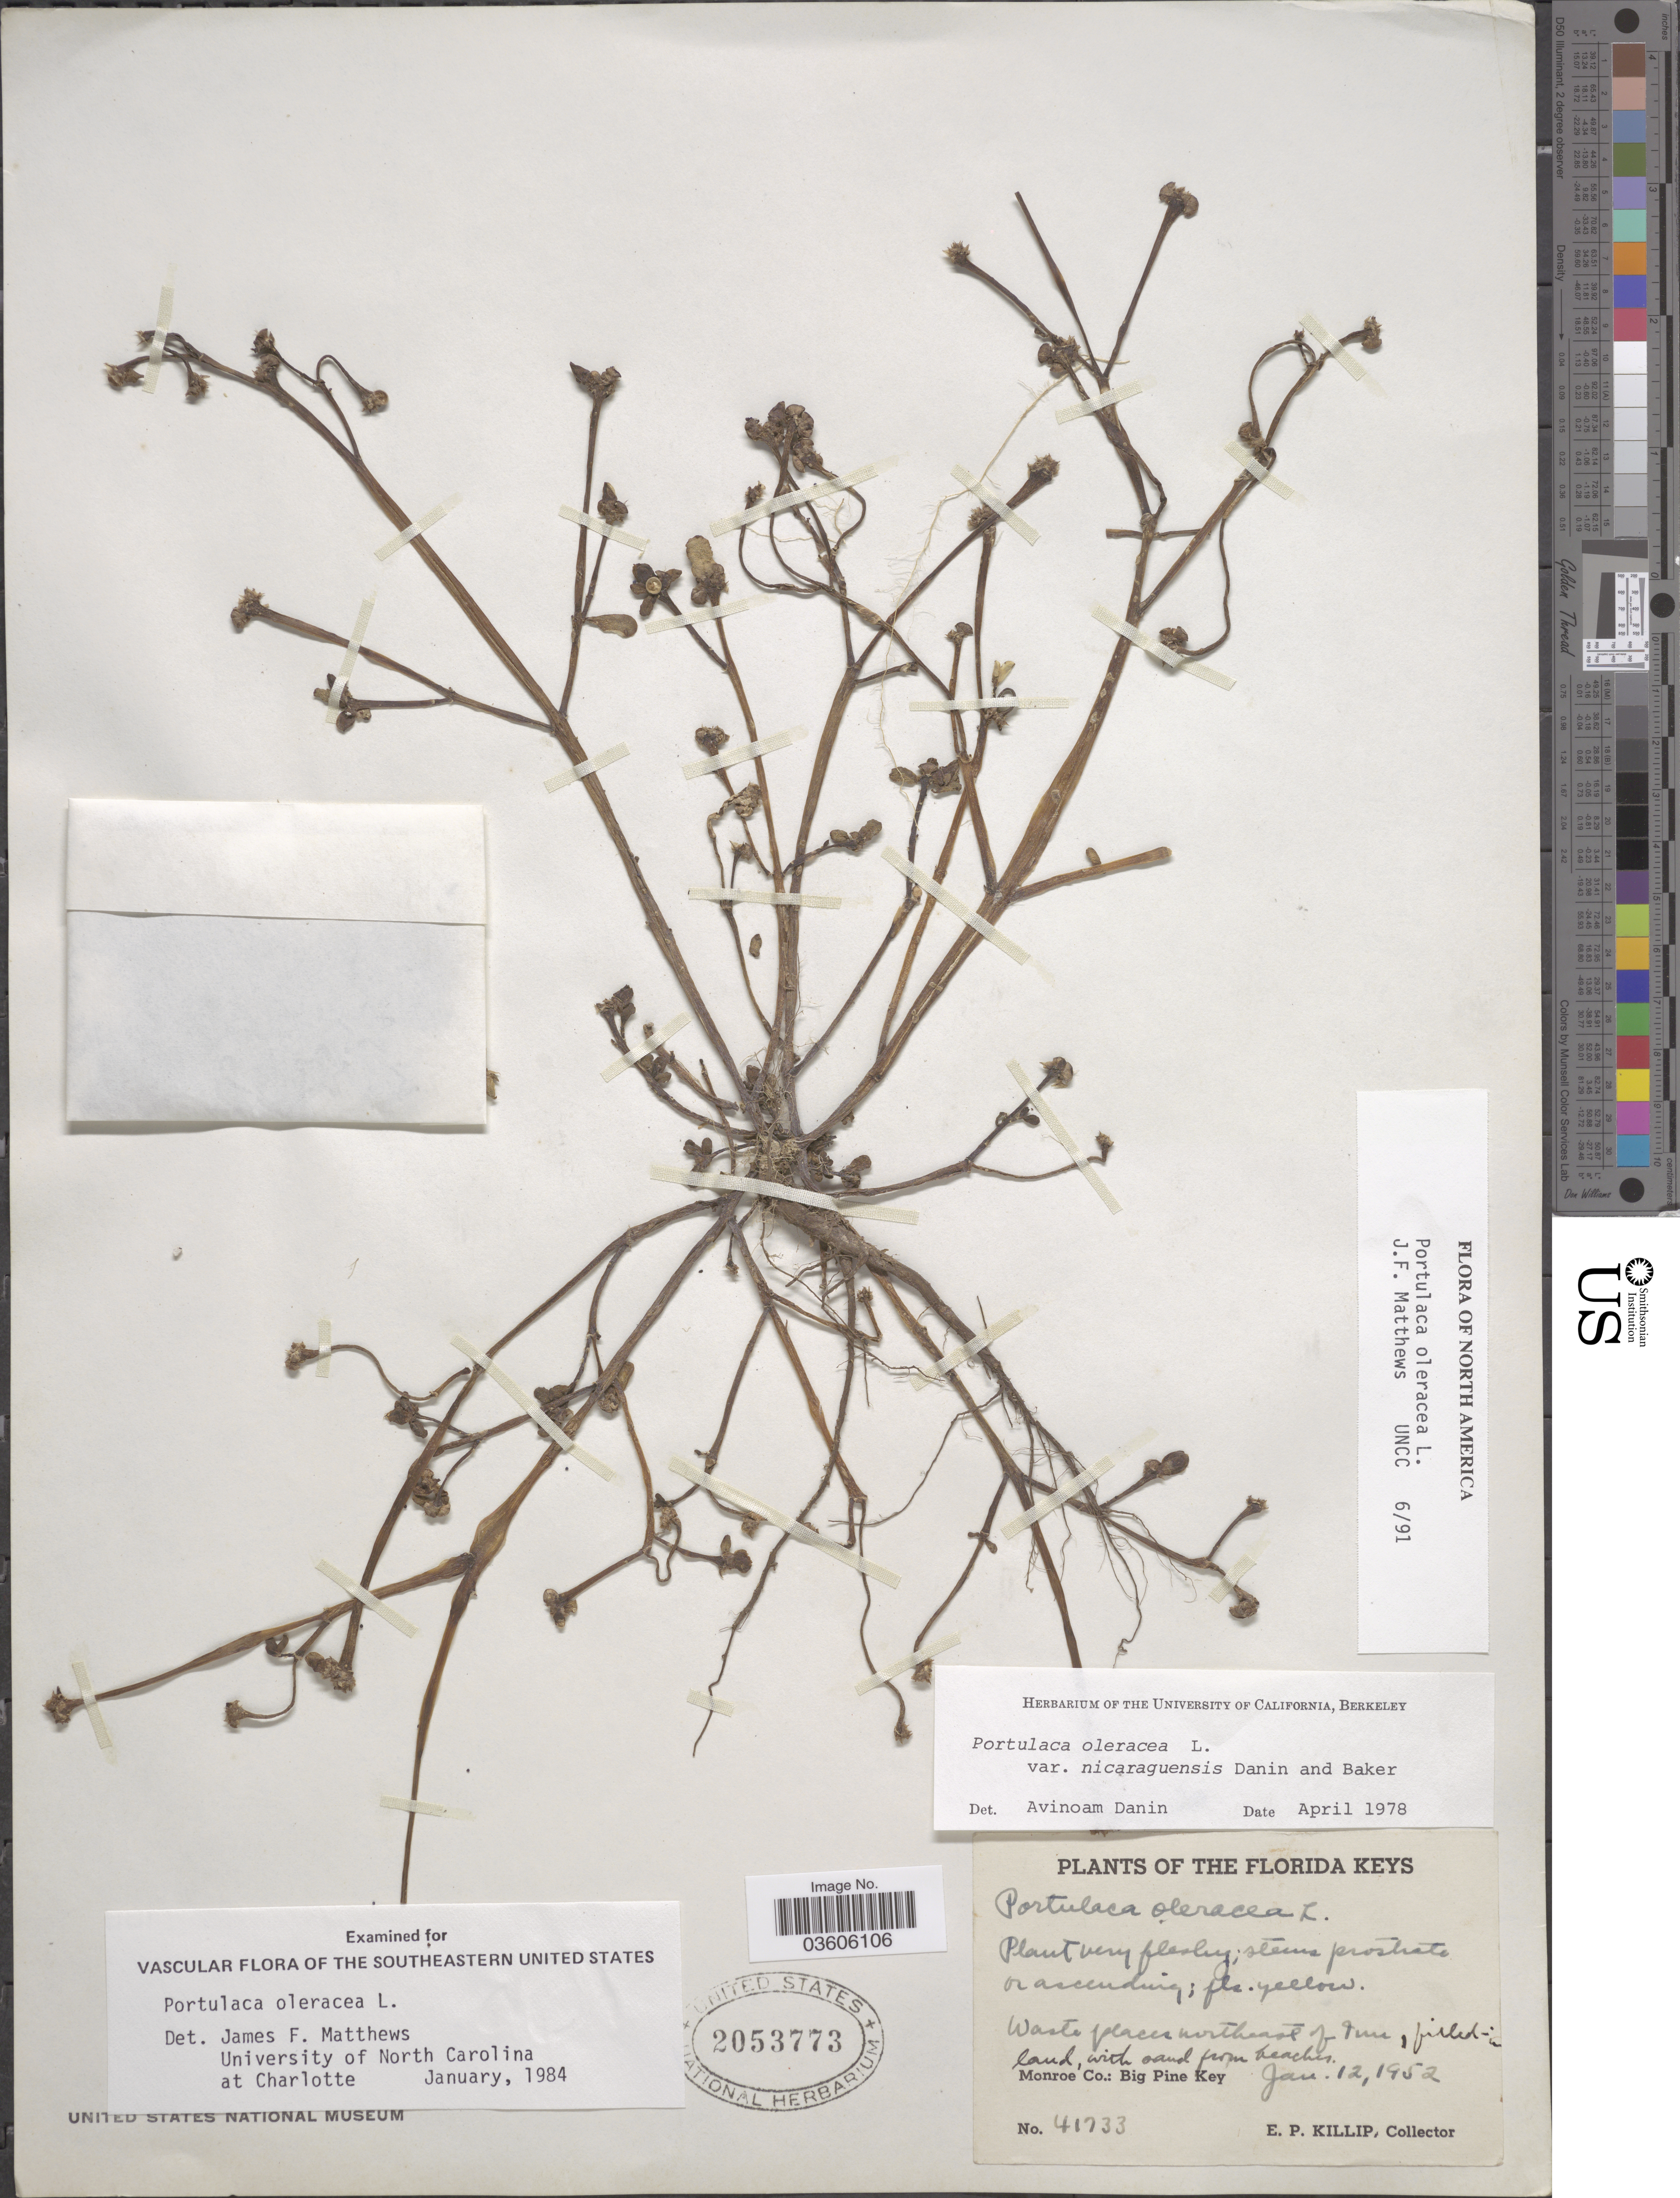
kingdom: Plantae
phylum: Tracheophyta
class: Magnoliopsida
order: Caryophyllales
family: Portulacaceae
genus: Portulaca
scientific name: Portulaca oleracea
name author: L.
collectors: E. P. Killip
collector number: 41733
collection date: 1952-01-12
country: United States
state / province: Florida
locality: The Florida Keys. Monroe Co.: Big Pine Key.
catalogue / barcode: US 2053773